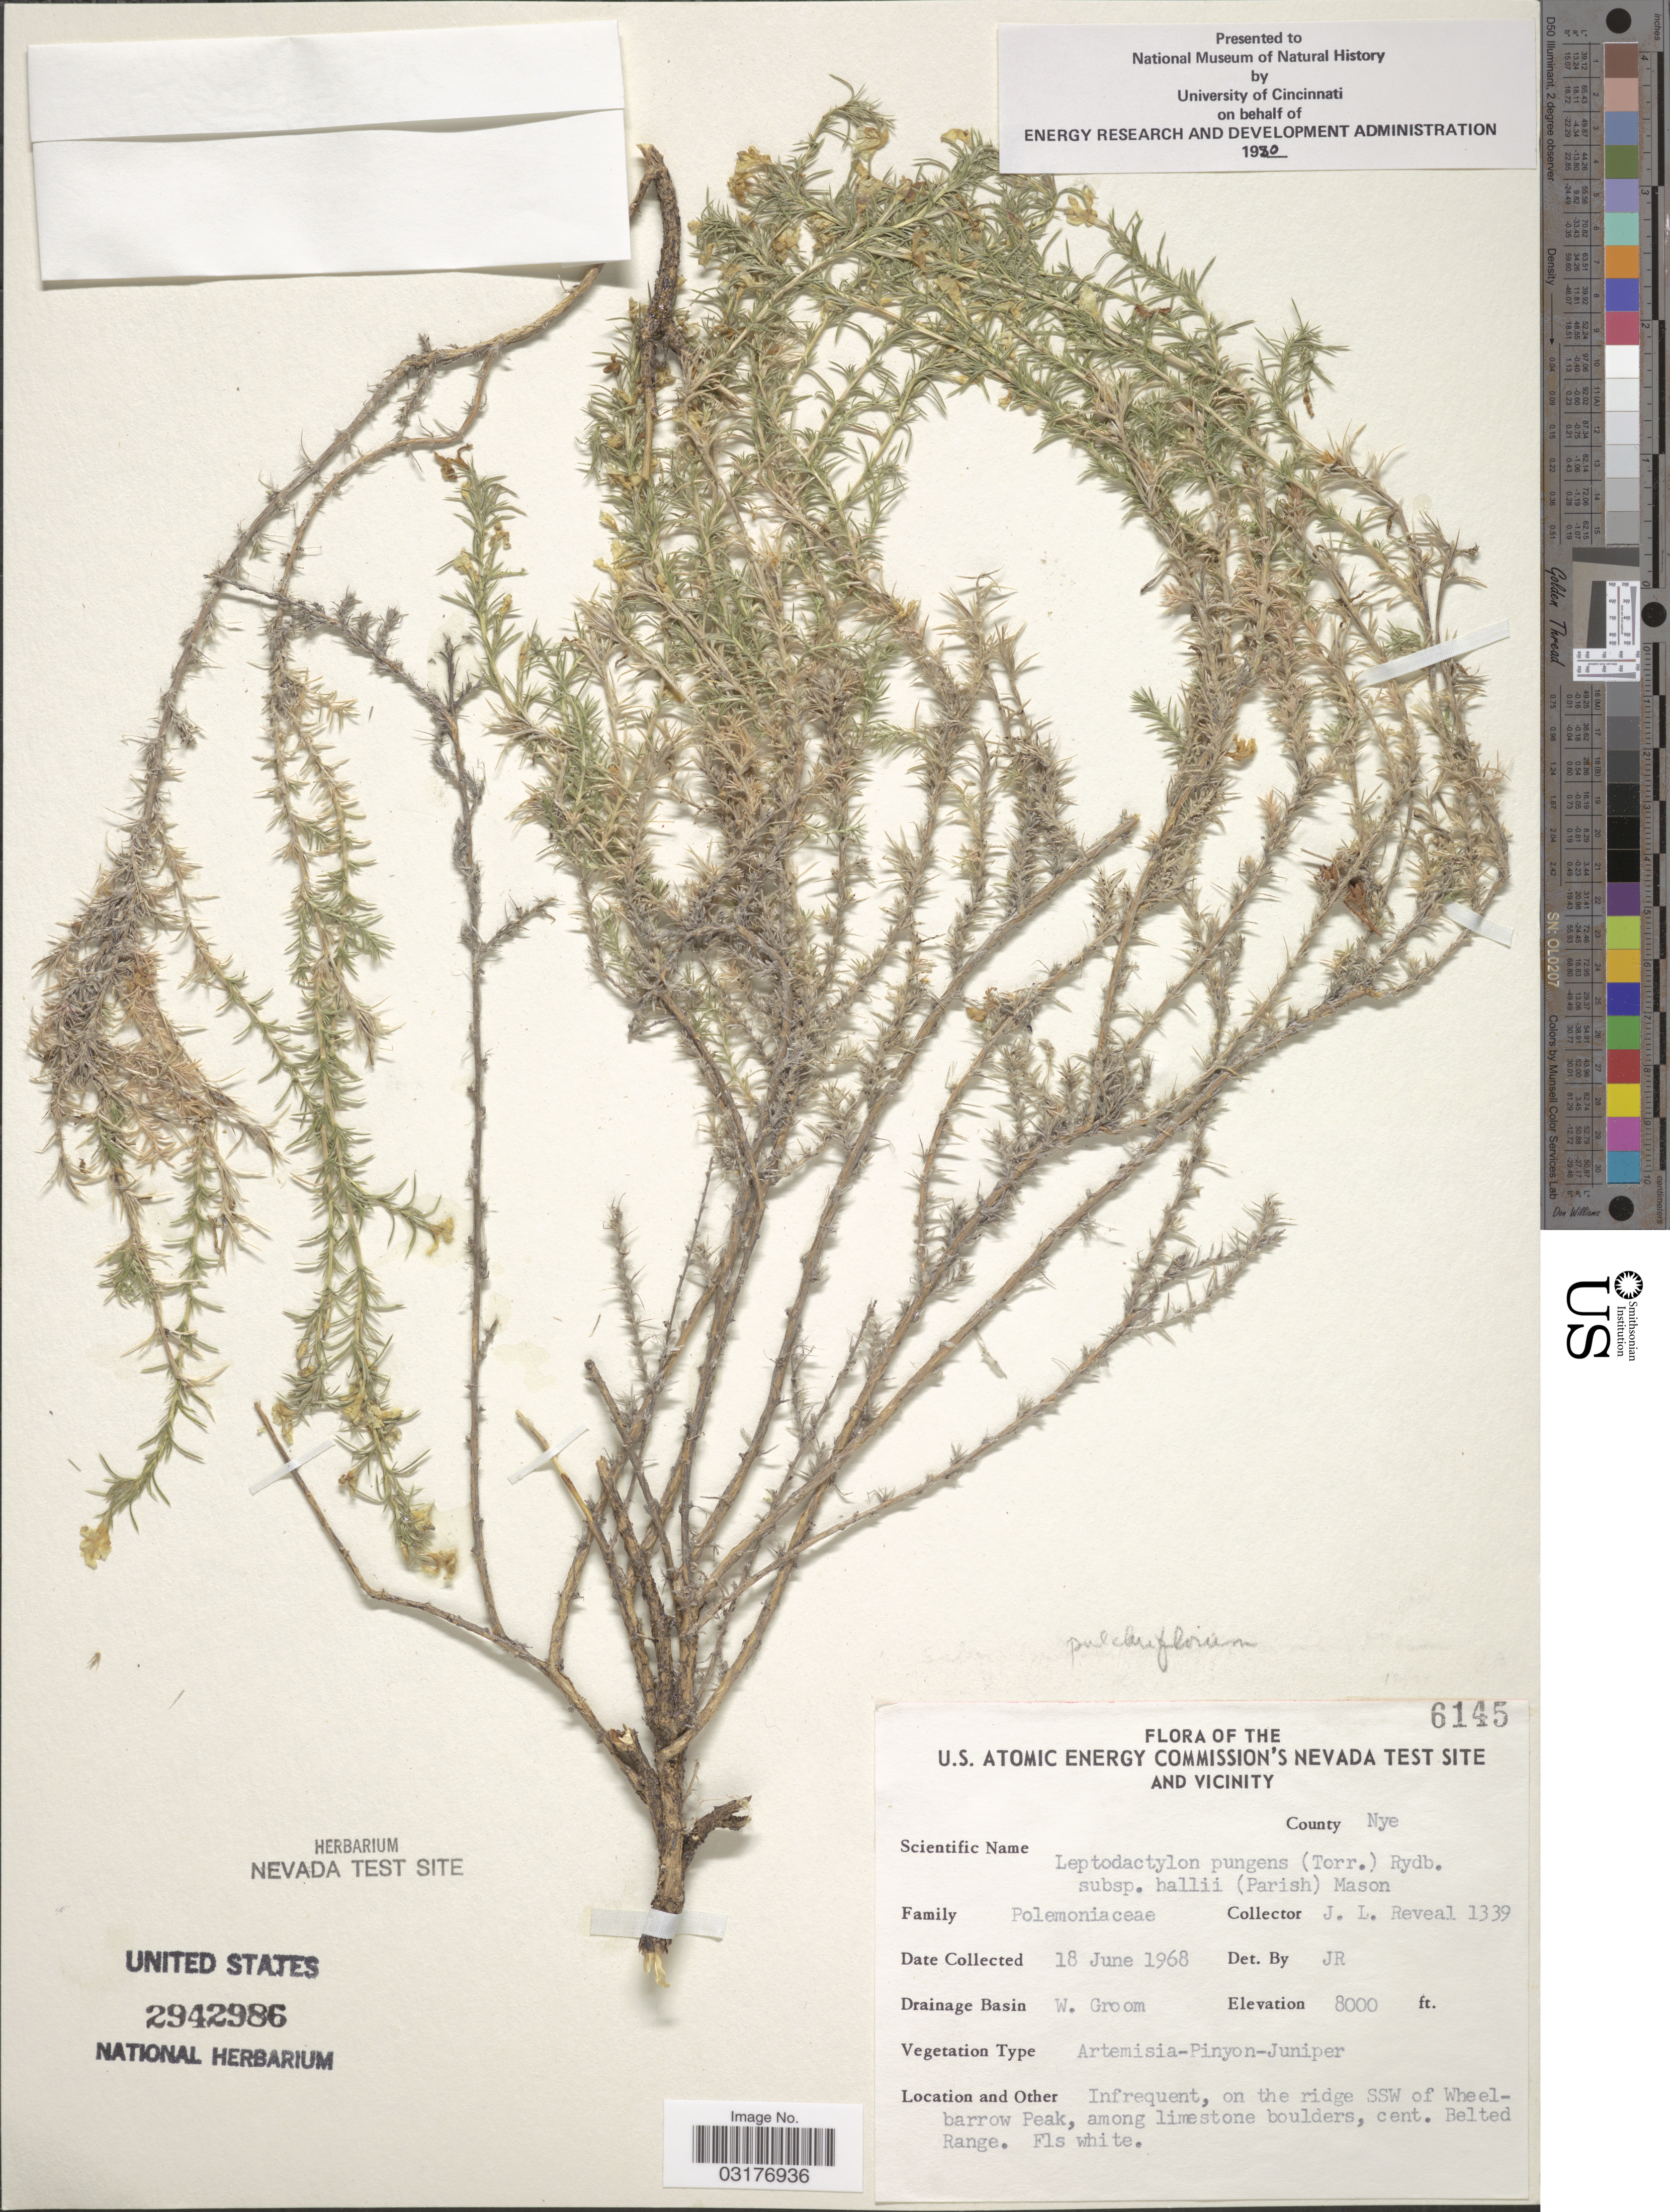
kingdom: Plantae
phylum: Tracheophyta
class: Magnoliopsida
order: Ericales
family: Polemoniaceae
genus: Linanthus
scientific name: Linanthus pungens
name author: (Torr.) J.M. Porter & L.A. Johnson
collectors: J. L. Reveal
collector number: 6145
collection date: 1968-06-18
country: United States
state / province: Nevada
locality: The U.S. Atomic Energy Commission's Nevada Test Site and Vicinity. County Nye. Drainage Basin W. Groom. on the ridge SSW of Wheelbarrow Peak, among limestone boulders, cent. Belted Range.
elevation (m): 2438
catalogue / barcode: US 2942986